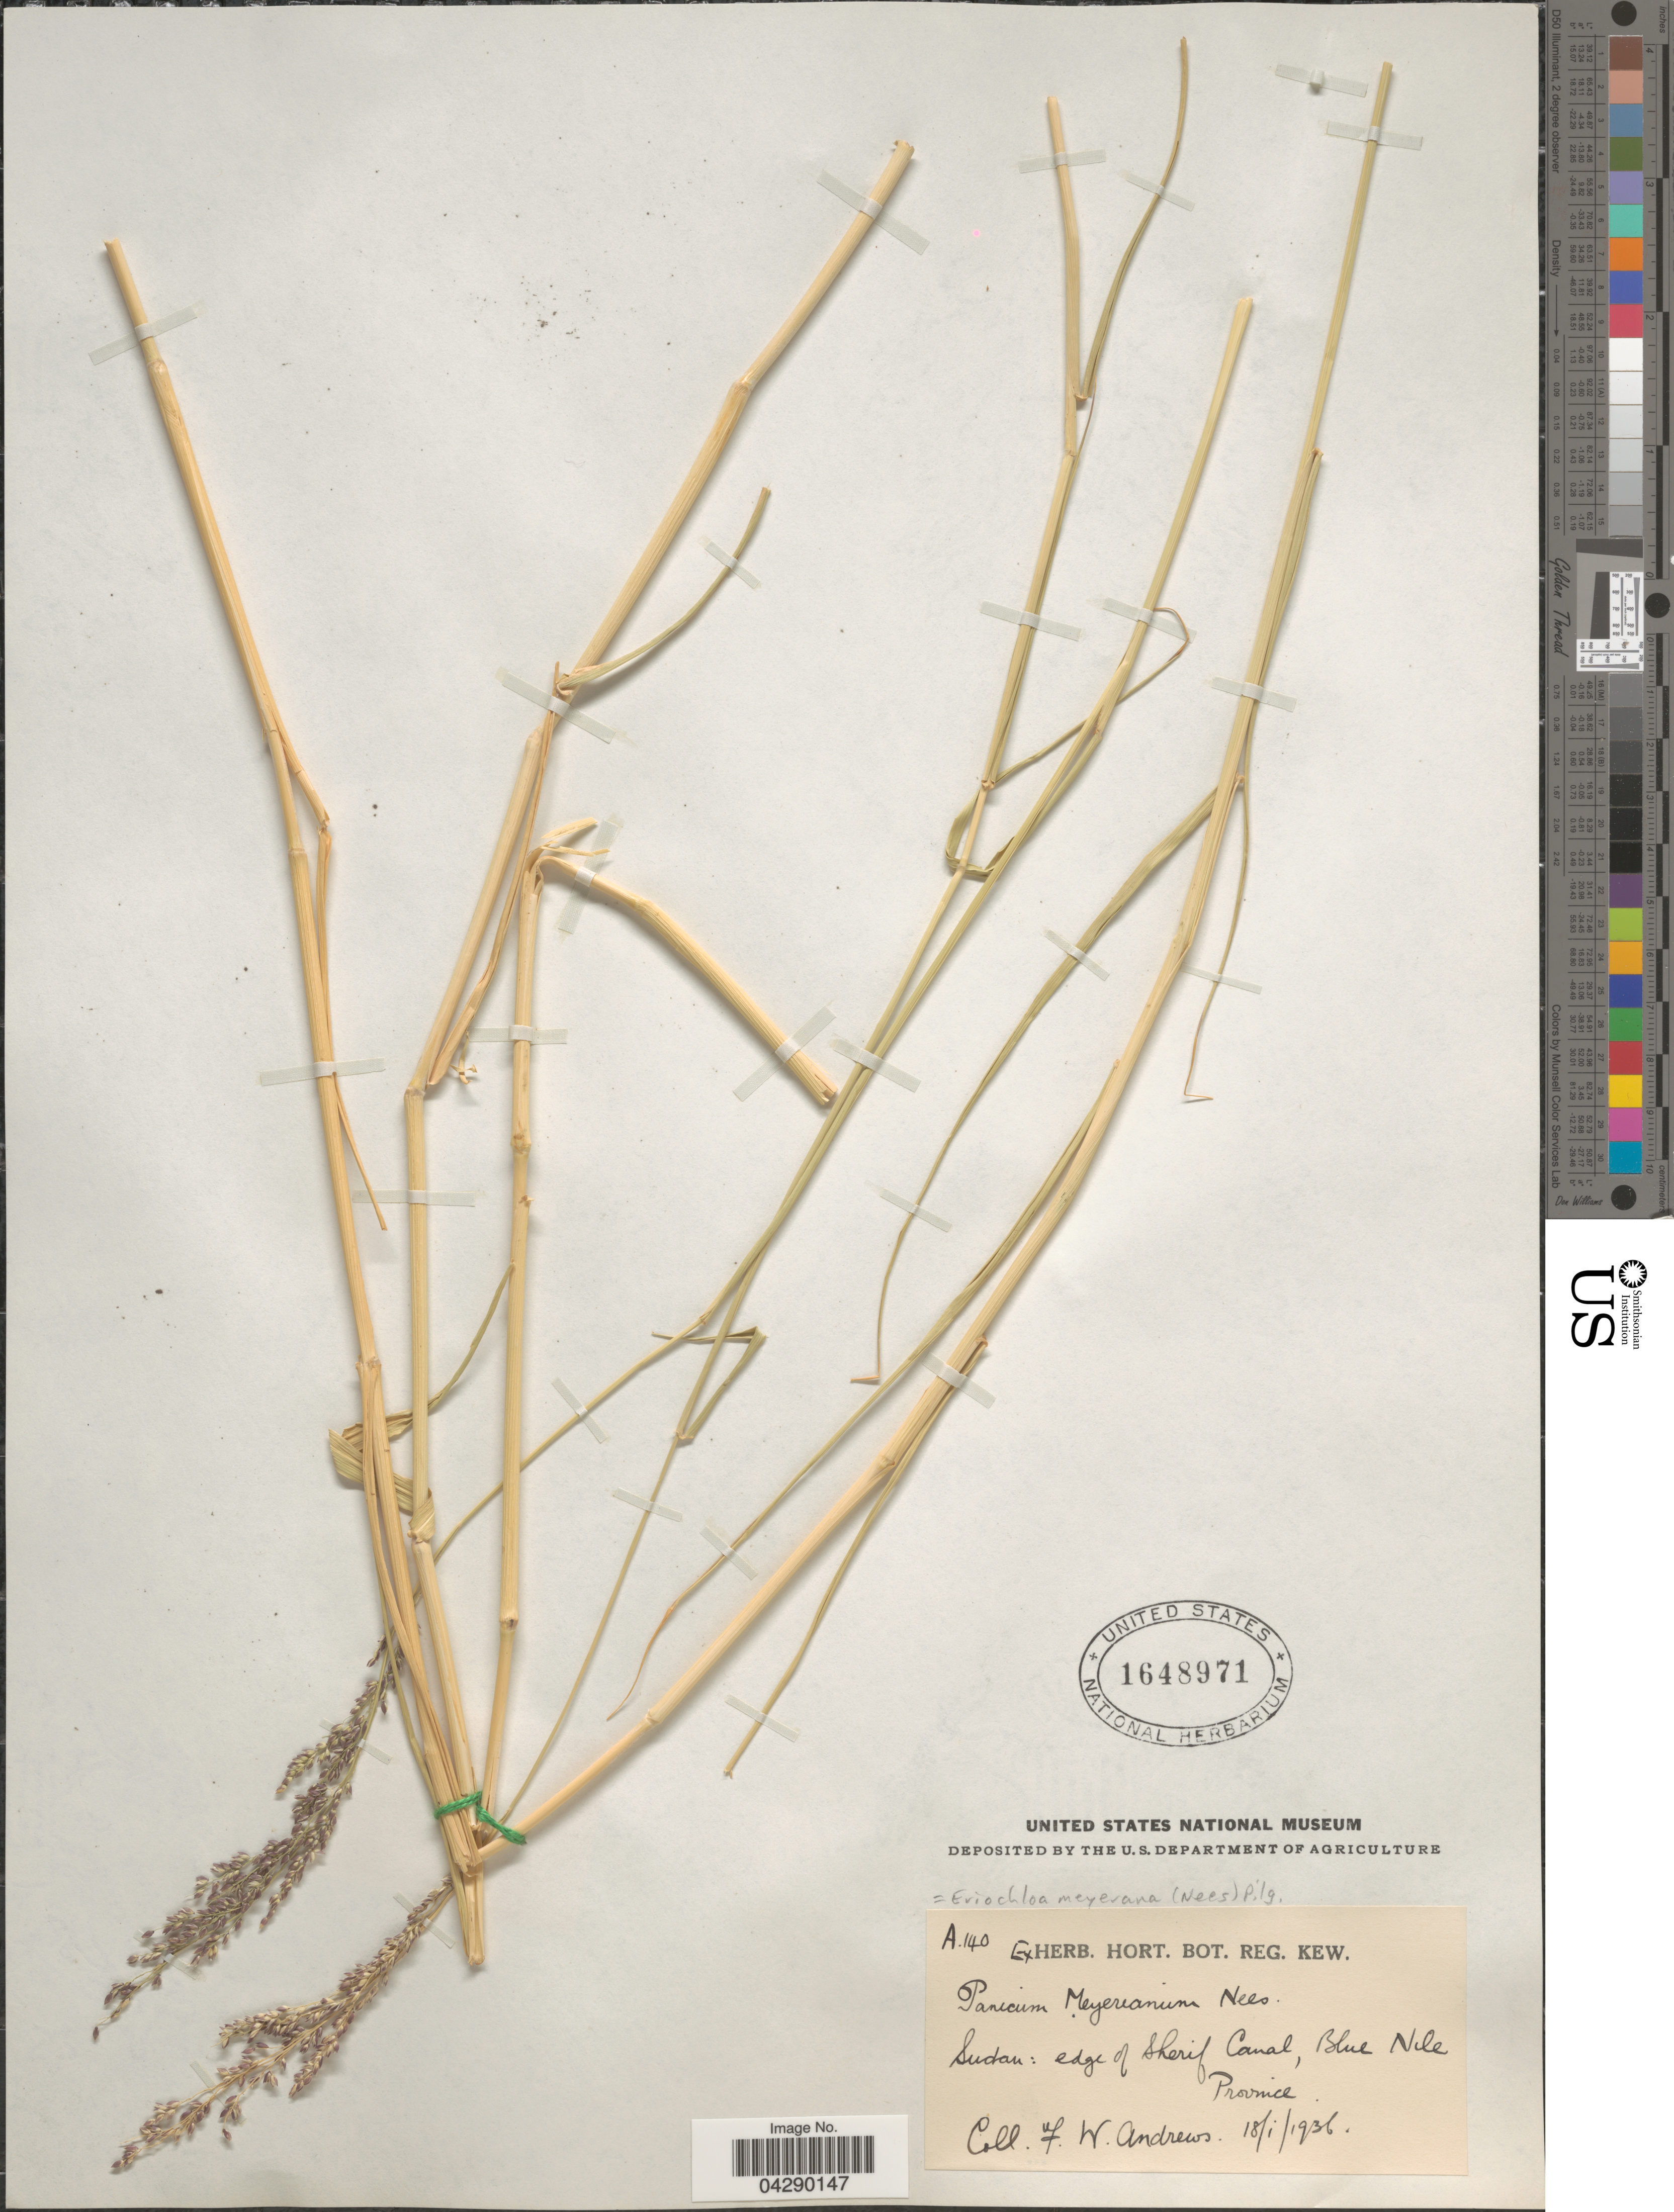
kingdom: Plantae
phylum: Tracheophyta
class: Liliopsida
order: Poales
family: Poaceae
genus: Eriochloa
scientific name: Eriochloa meyeriana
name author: (Nees) Pilg.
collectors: F. W. Andrews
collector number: A.140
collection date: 1936-01-18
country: Sudan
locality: Sudan: edge of Sherif Canal, Blue Nile Province.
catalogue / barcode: US 1648971